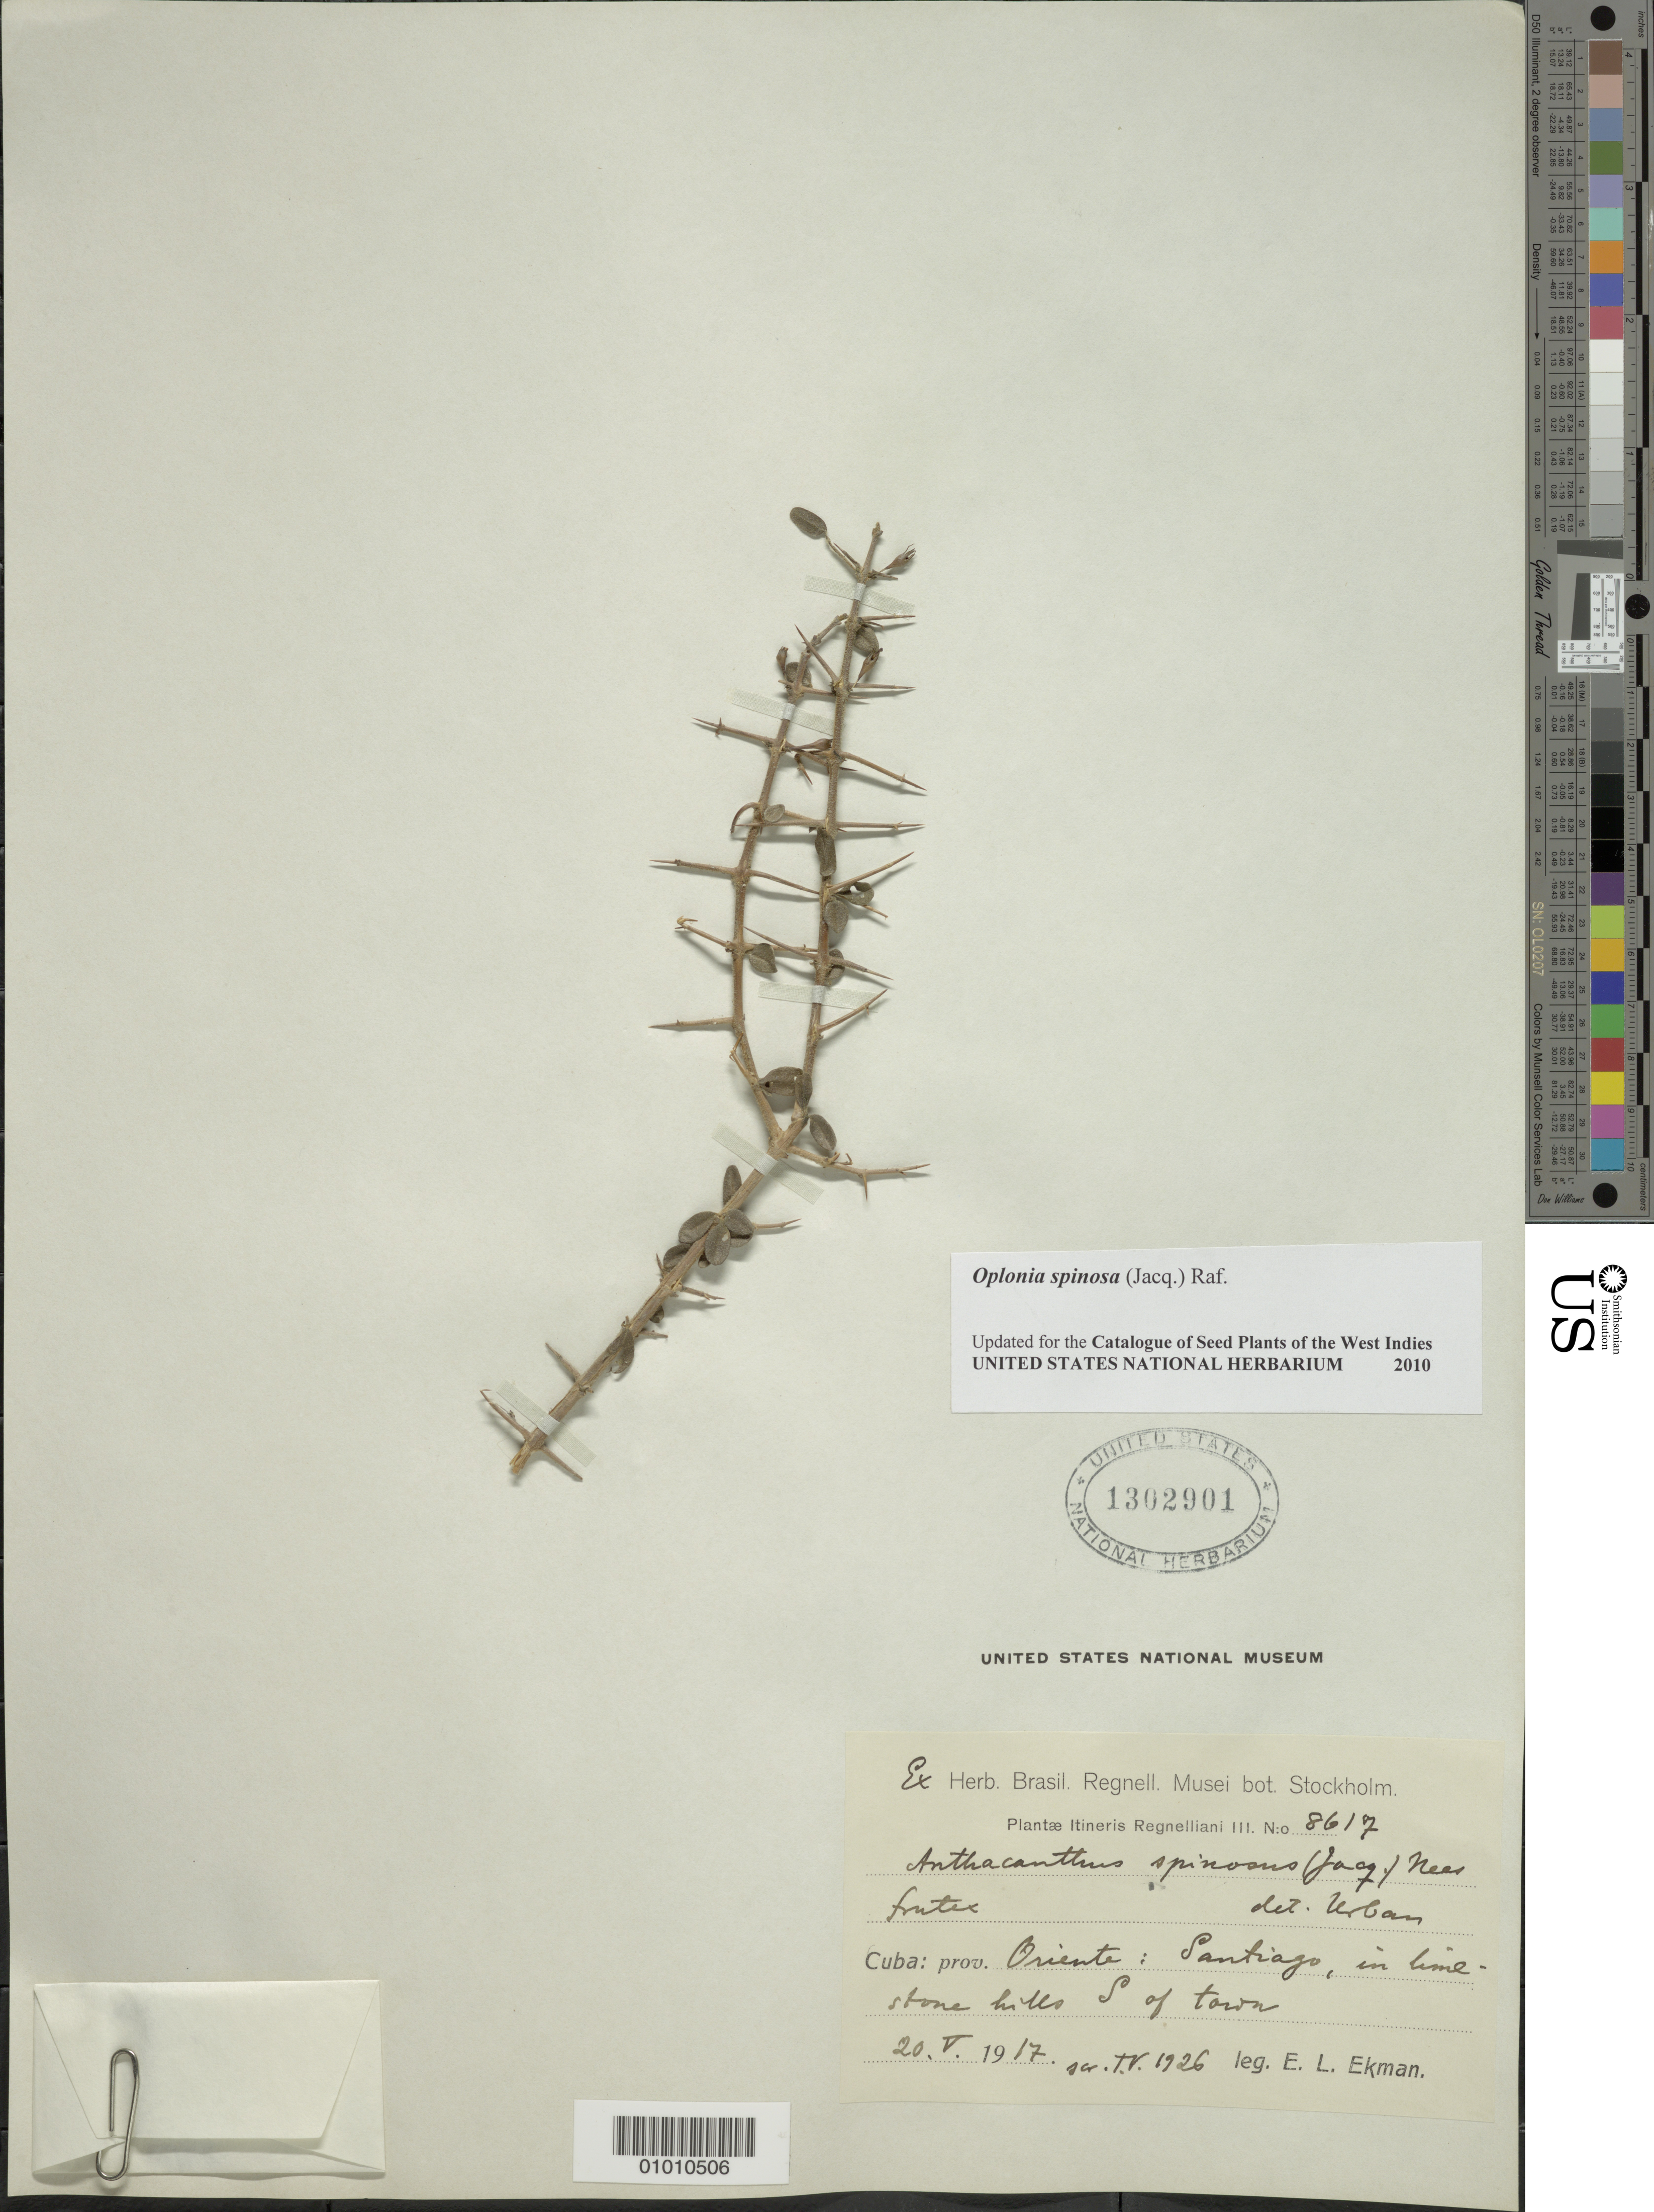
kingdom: Plantae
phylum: Tracheophyta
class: Magnoliopsida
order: Lamiales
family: Acanthaceae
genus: Oplonia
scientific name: Oplonia spinosa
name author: Raf.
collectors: E. L. Ekman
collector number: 8617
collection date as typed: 20 May 1917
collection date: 1917-05-20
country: Cuba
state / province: Santiago de Cuba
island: Cuba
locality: Santiago, S of town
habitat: Limestone hills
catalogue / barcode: US 1302901